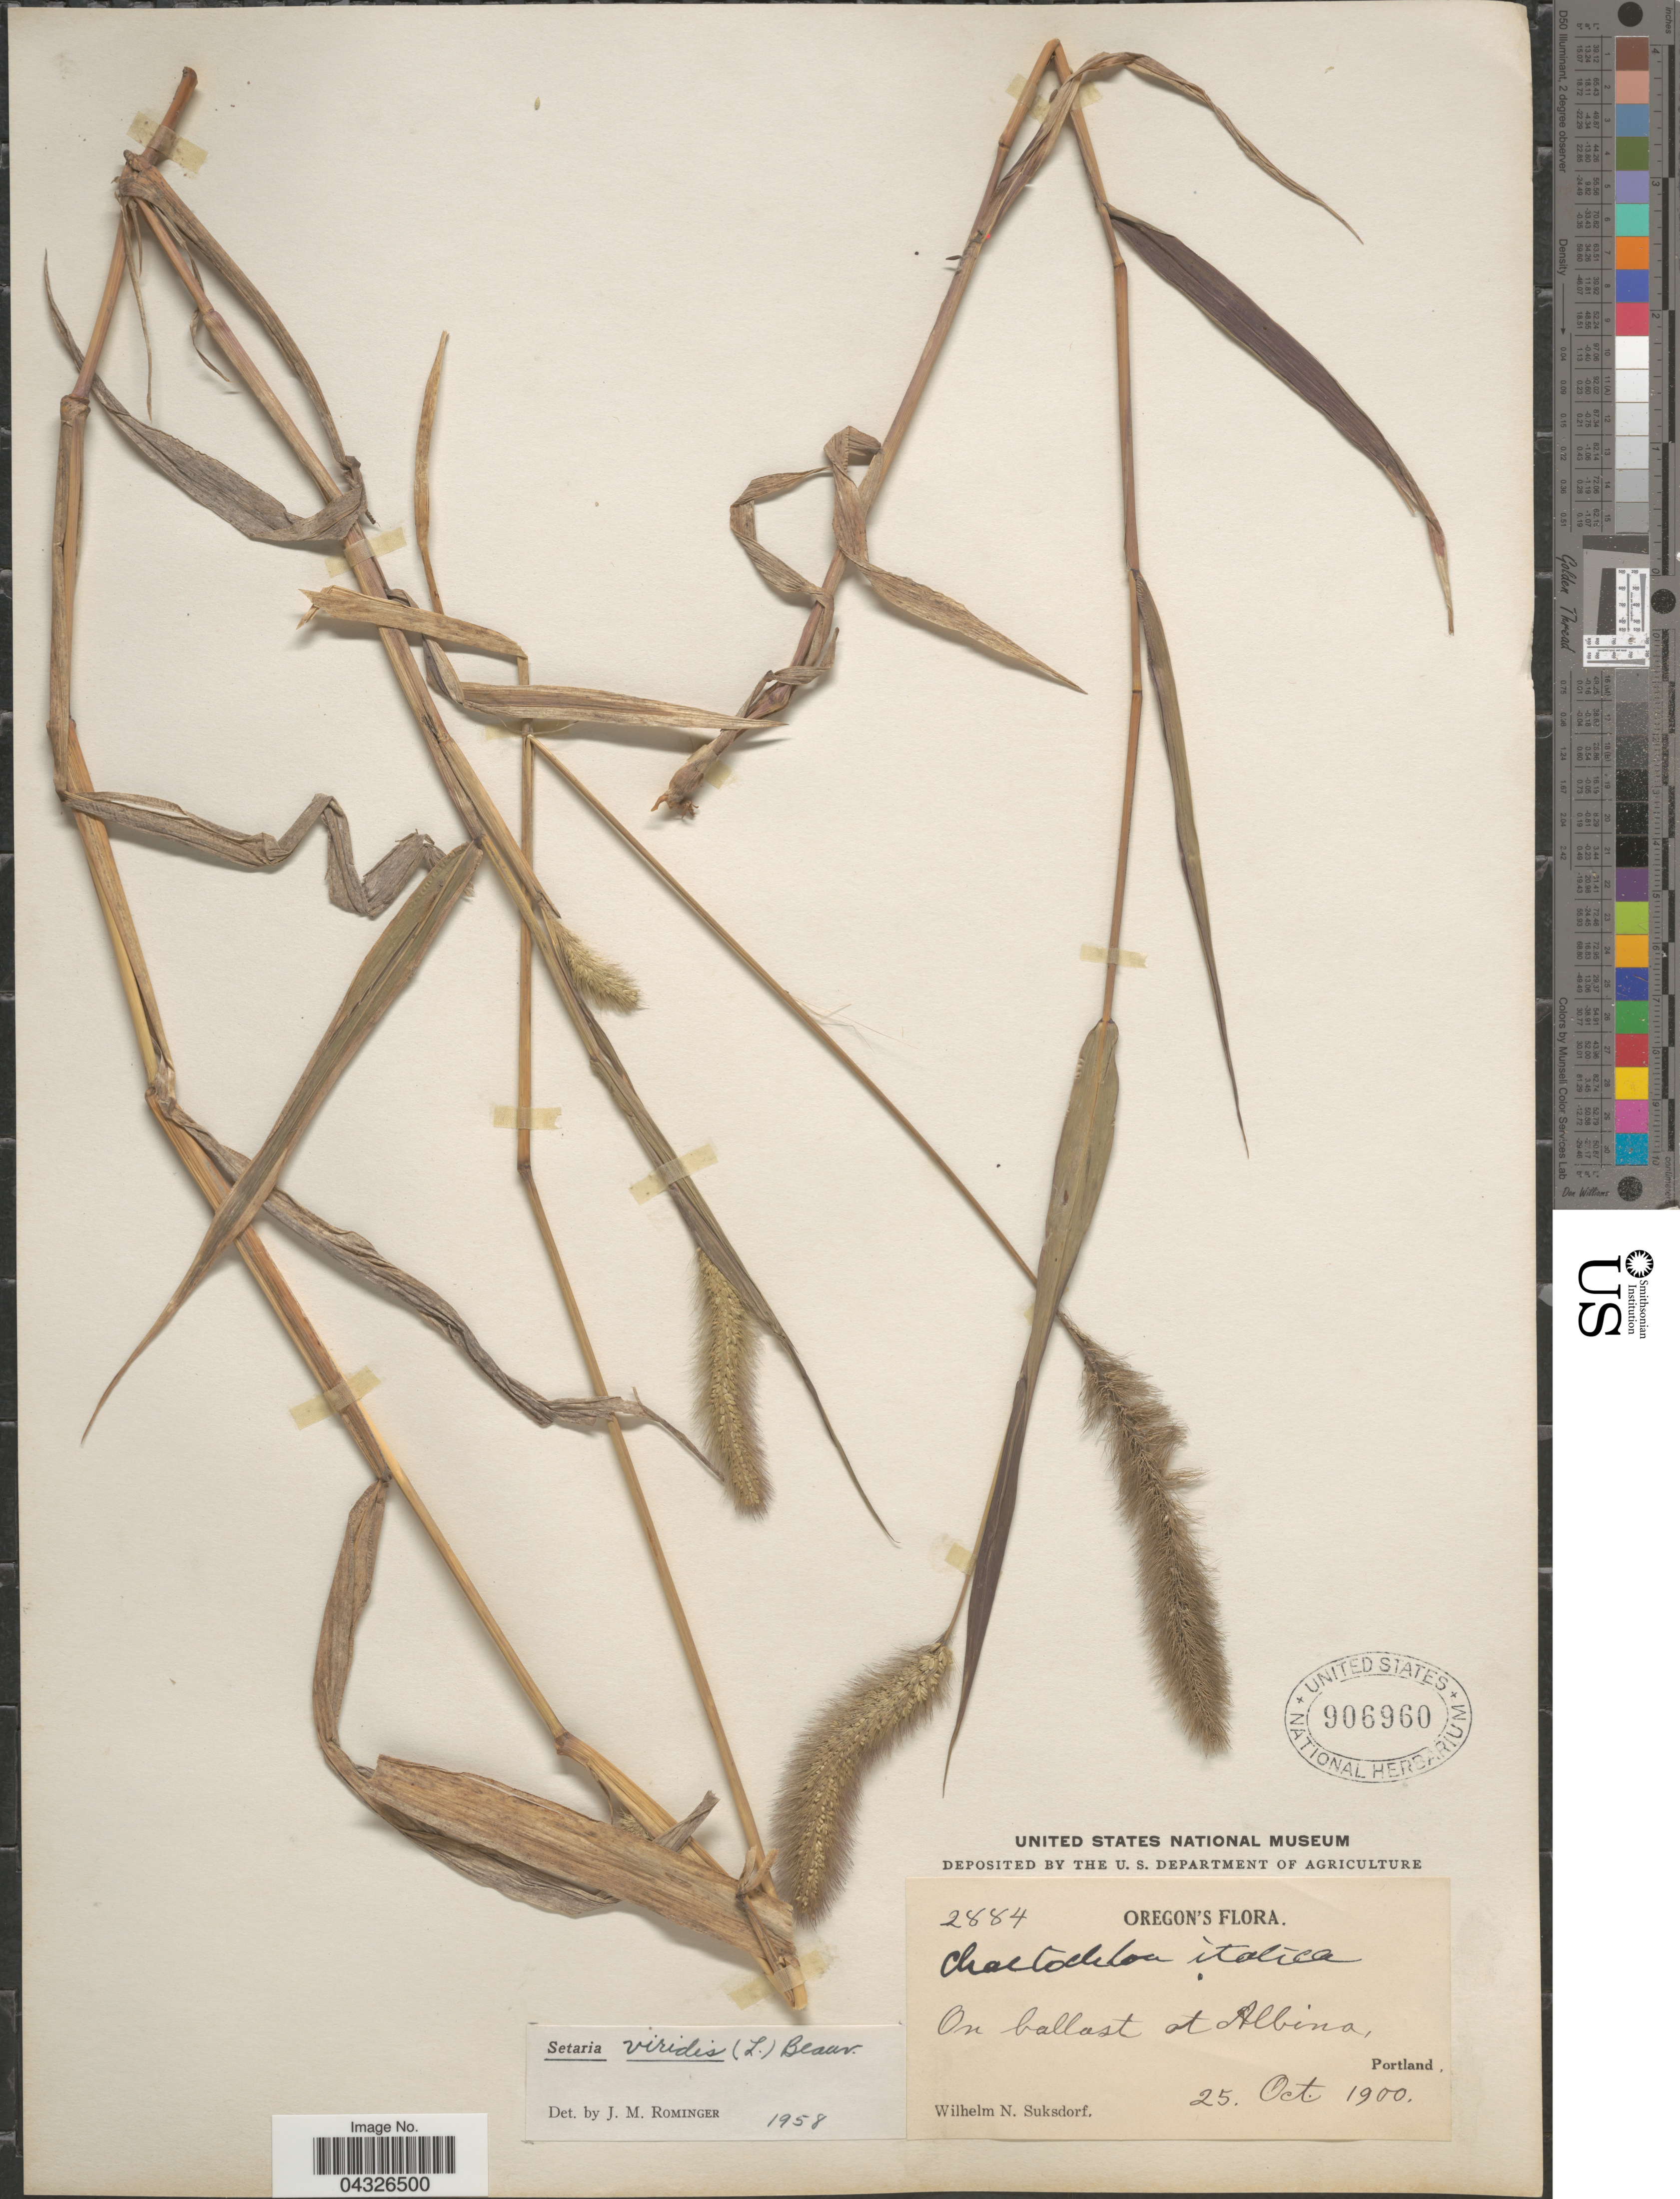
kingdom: Plantae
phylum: Tracheophyta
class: Liliopsida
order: Poales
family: Poaceae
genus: Setaria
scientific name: Setaria viridis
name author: (L.) P. Beauv.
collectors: W. N. Suksdorf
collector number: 2884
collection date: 1900-10-25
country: United States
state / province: Oregon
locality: On ballast at Albina, Portland.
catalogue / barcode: US 906960